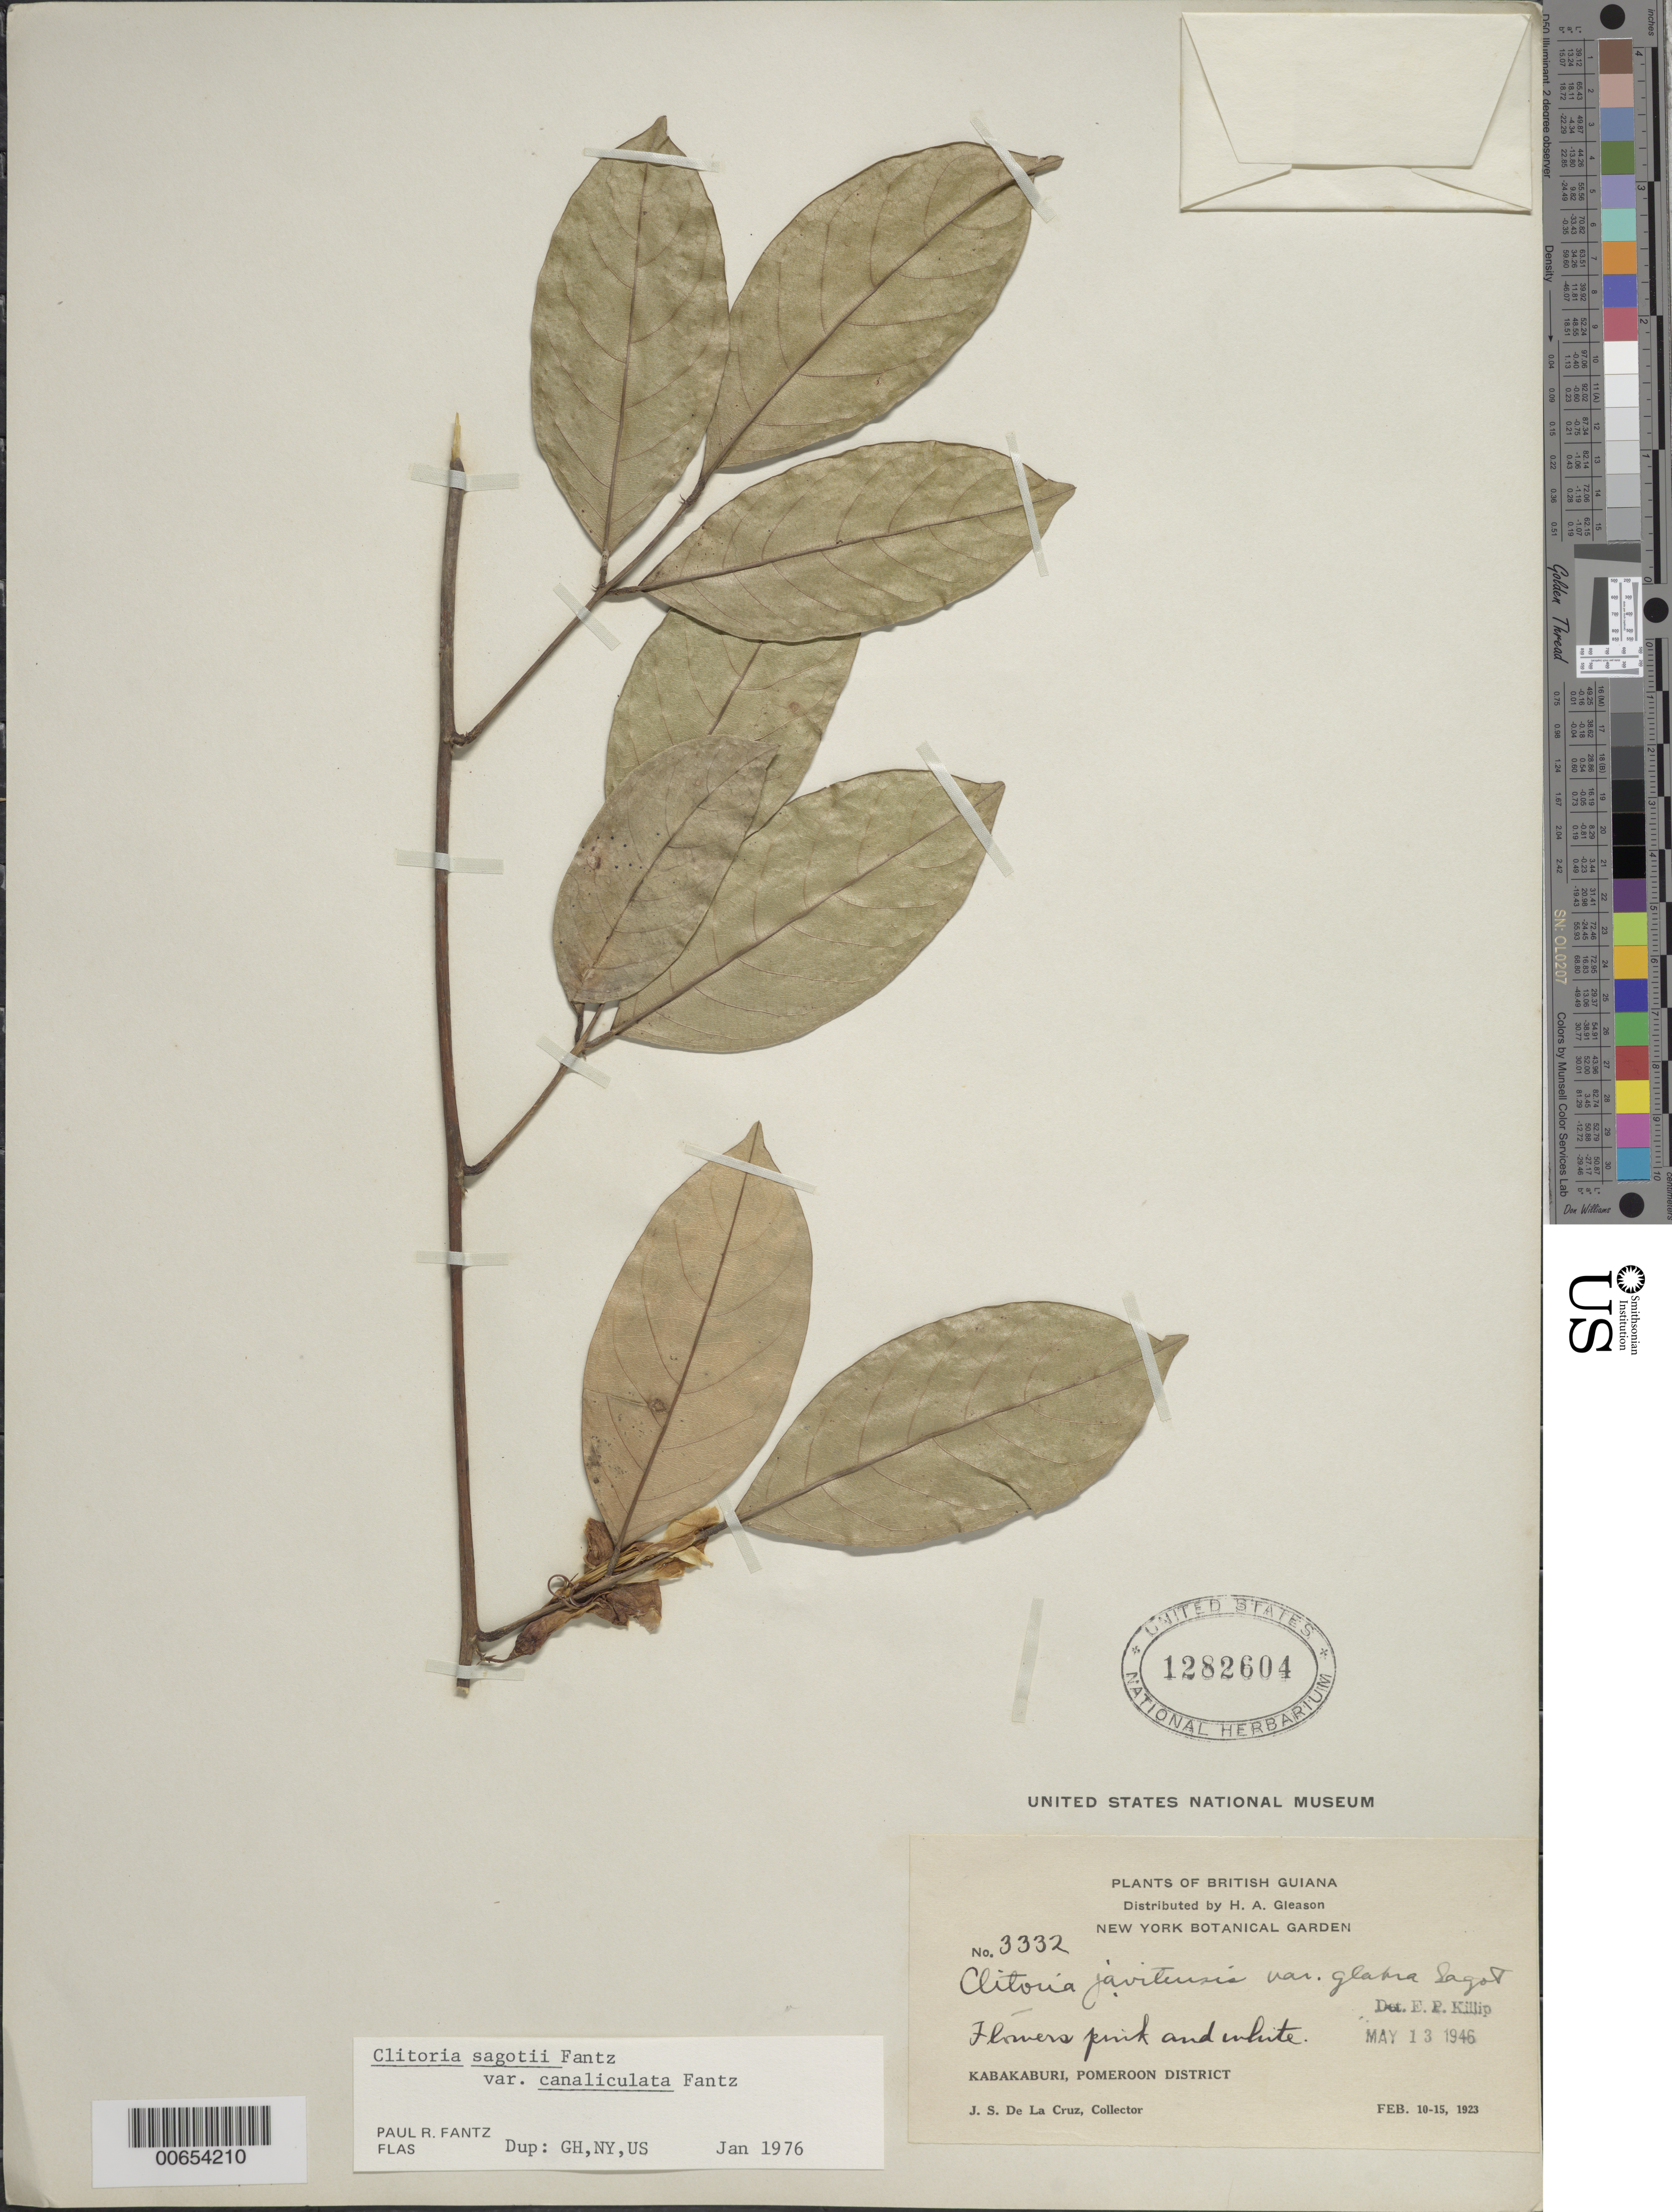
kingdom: Plantae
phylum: Tracheophyta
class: Magnoliopsida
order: Fabales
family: Fabaceae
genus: Clitoria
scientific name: Clitoria sagotii var. canaliculata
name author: Fantz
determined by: Fantz, P. R., (FLAS), University of Florida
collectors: J. S. de la Cruz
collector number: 3332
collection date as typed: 10-Feb-23 to 15-Feb-23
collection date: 1923-02-10/1923-02-15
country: Guyana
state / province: Pomeroon-Supenaam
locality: Kabakaburi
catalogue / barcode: US 1282604